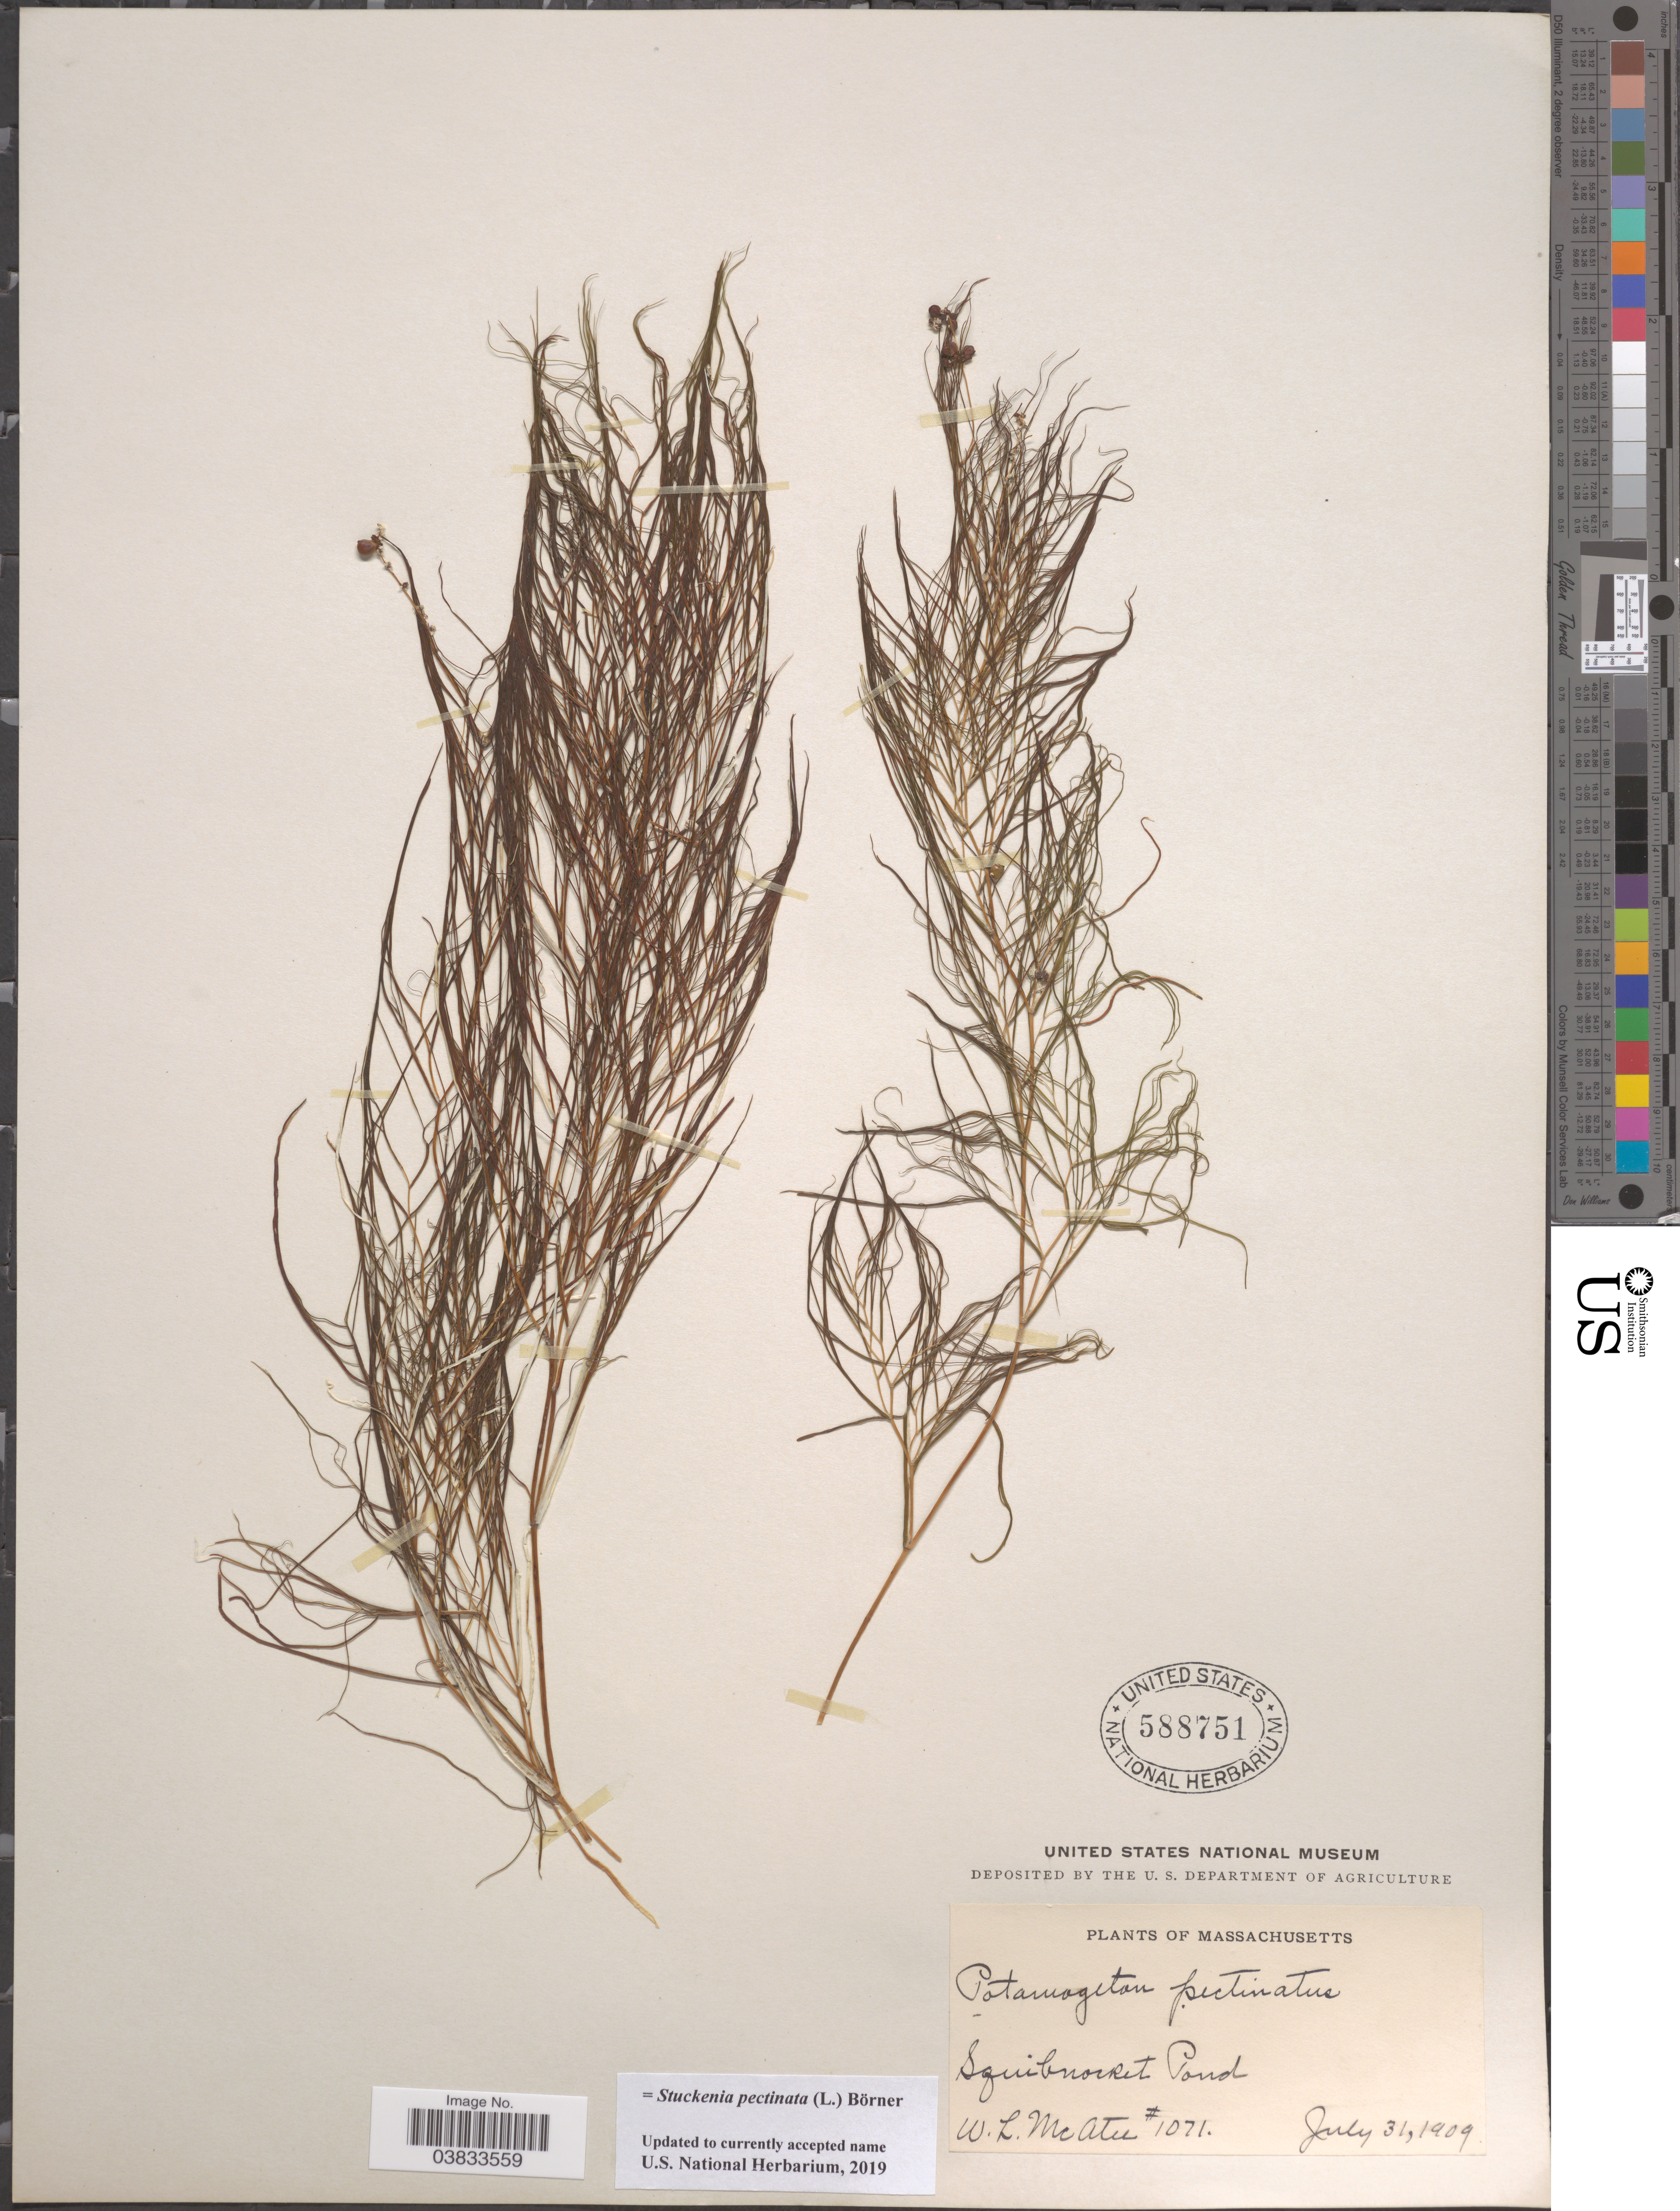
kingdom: Plantae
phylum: Tracheophyta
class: Liliopsida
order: Alismatales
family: Potamogetonaceae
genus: Stuckenia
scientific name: Stuckenia pectinata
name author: (L.) Börner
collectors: W. McAtee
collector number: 1071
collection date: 1909-07-31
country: United States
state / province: Massachusetts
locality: Squibnocket Pond.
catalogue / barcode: US 588751